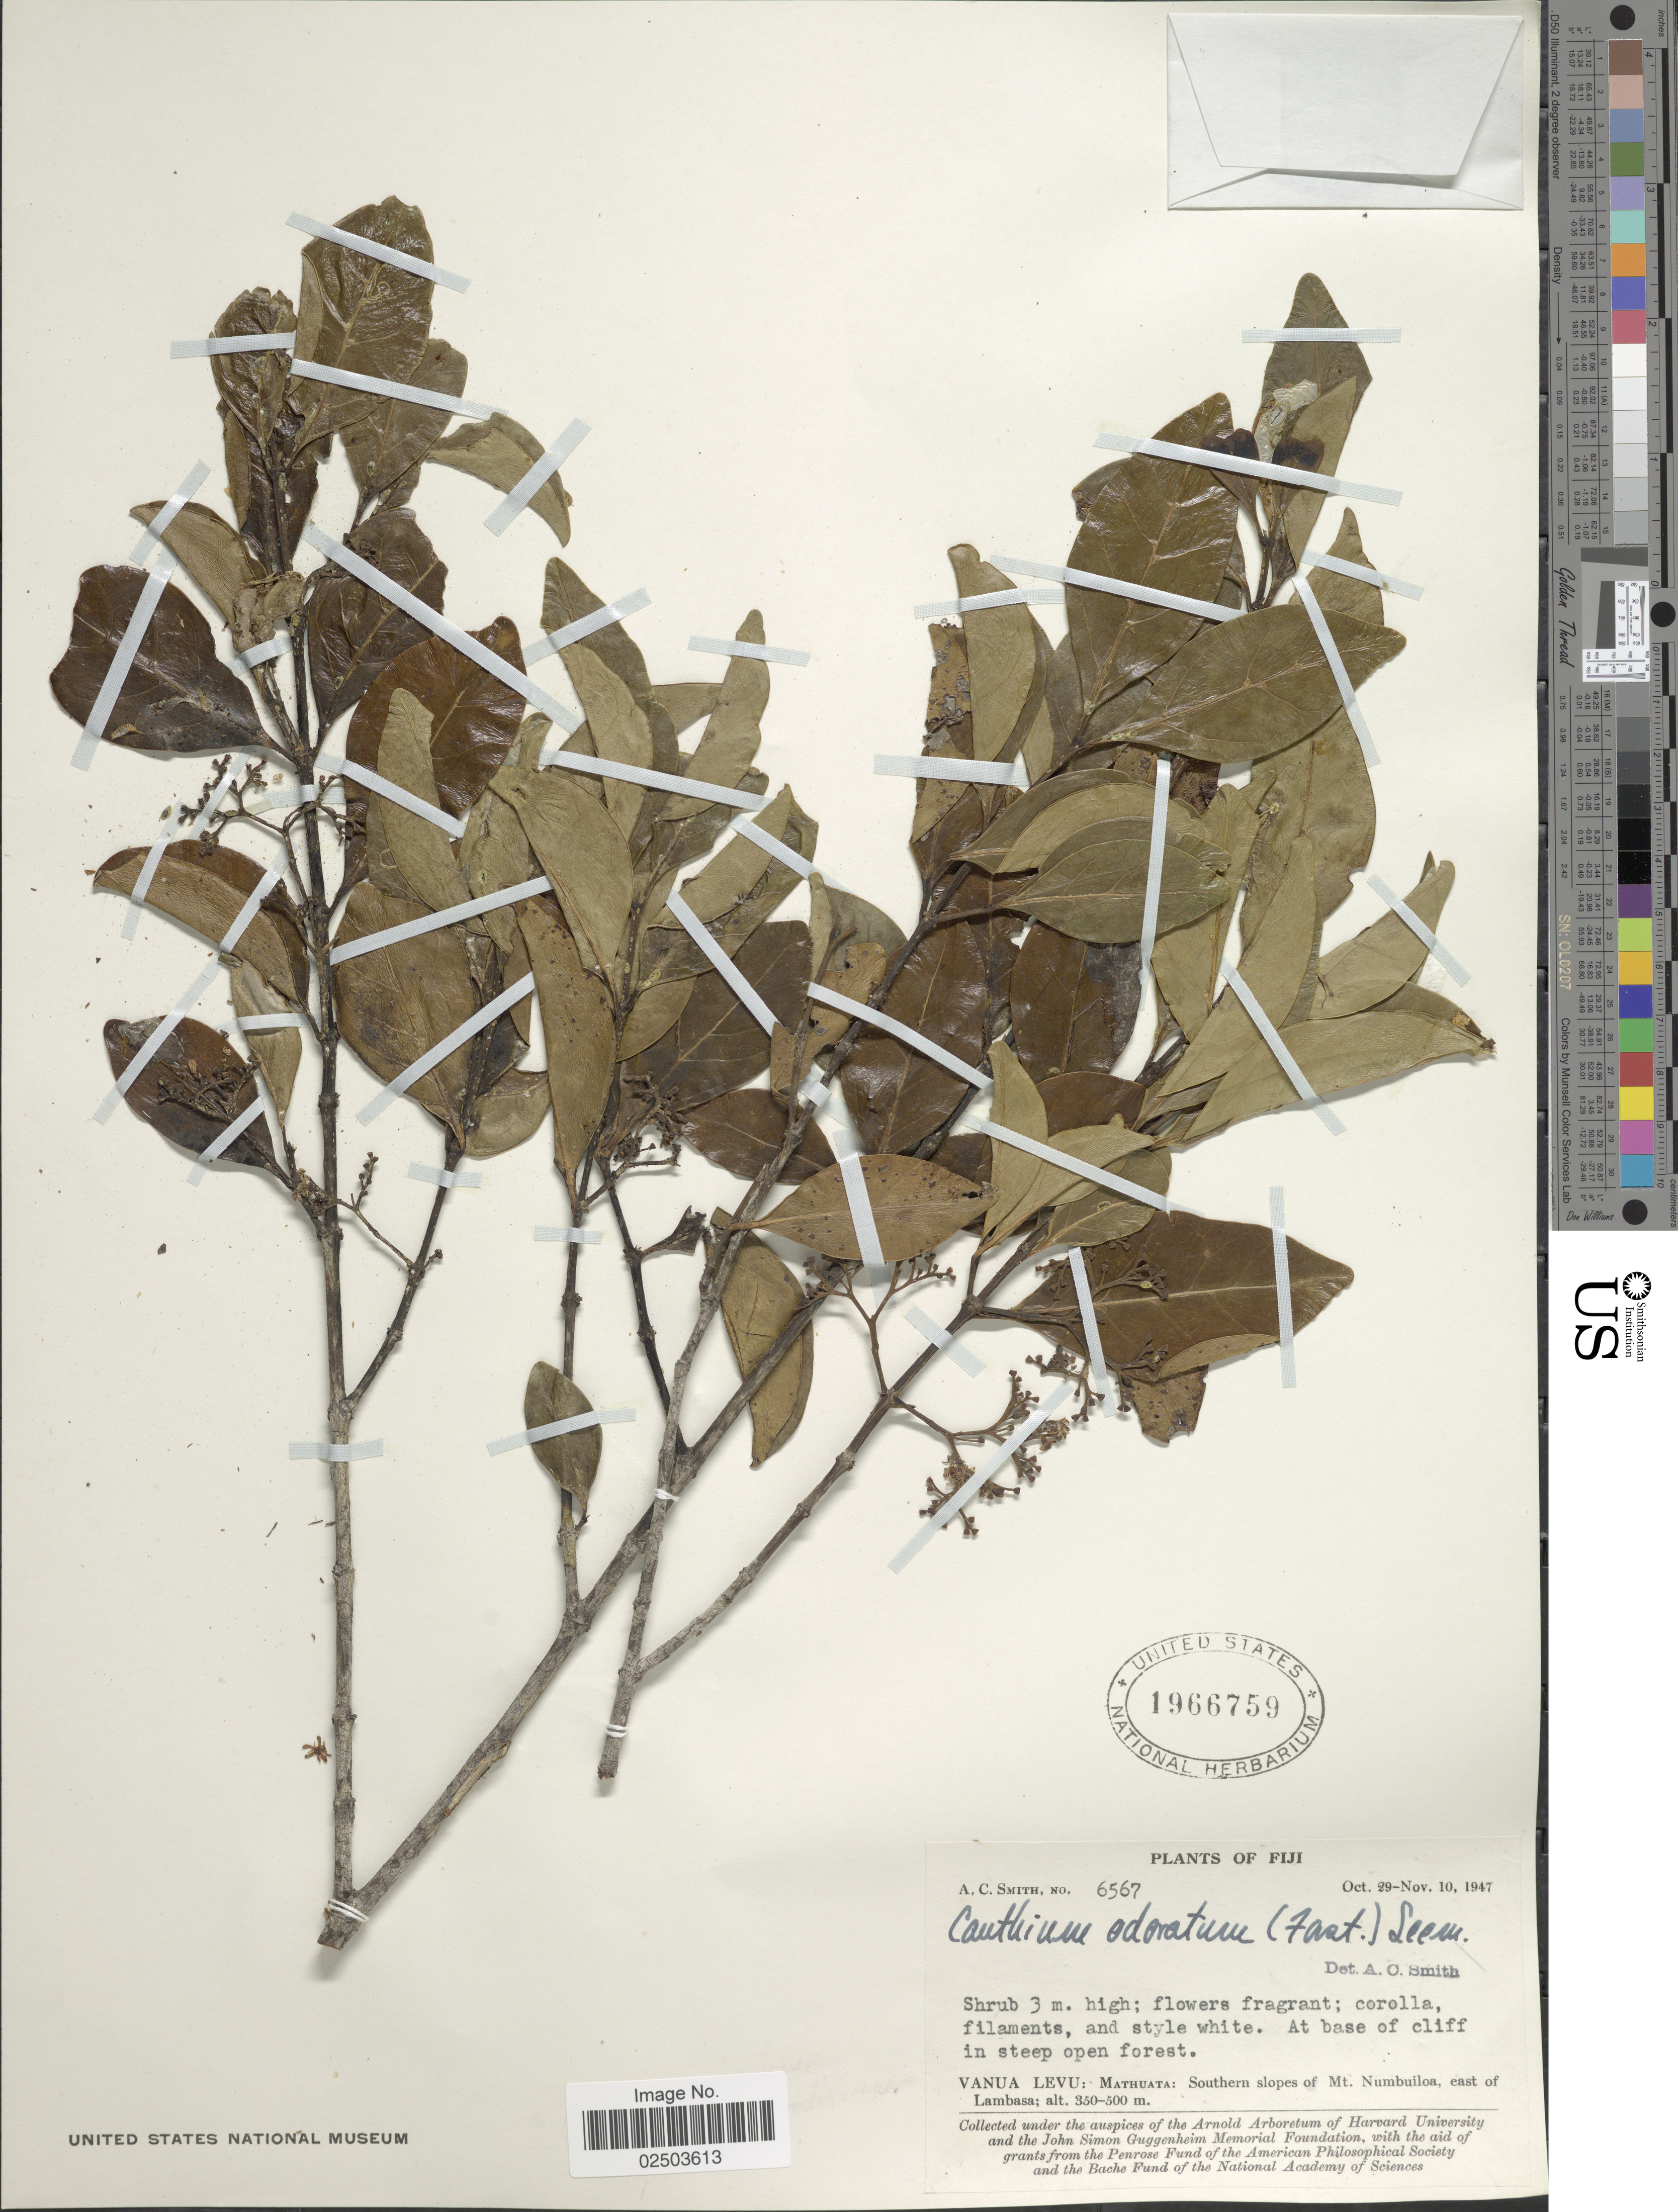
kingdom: Plantae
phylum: Tracheophyta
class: Magnoliopsida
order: Gentianales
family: Rubiaceae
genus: Psydrax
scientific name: Psydrax odorata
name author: (G. Forst.) A.C. Sm. & S.P. Darwin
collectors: A. C. Smith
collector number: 6567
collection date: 1947-10-29/1947-11-10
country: Fiji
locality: Vanua Levu: Mathuata: Southern slopes of Mt. Numbuiloa, east of Lambasa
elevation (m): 350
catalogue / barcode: US 1966759